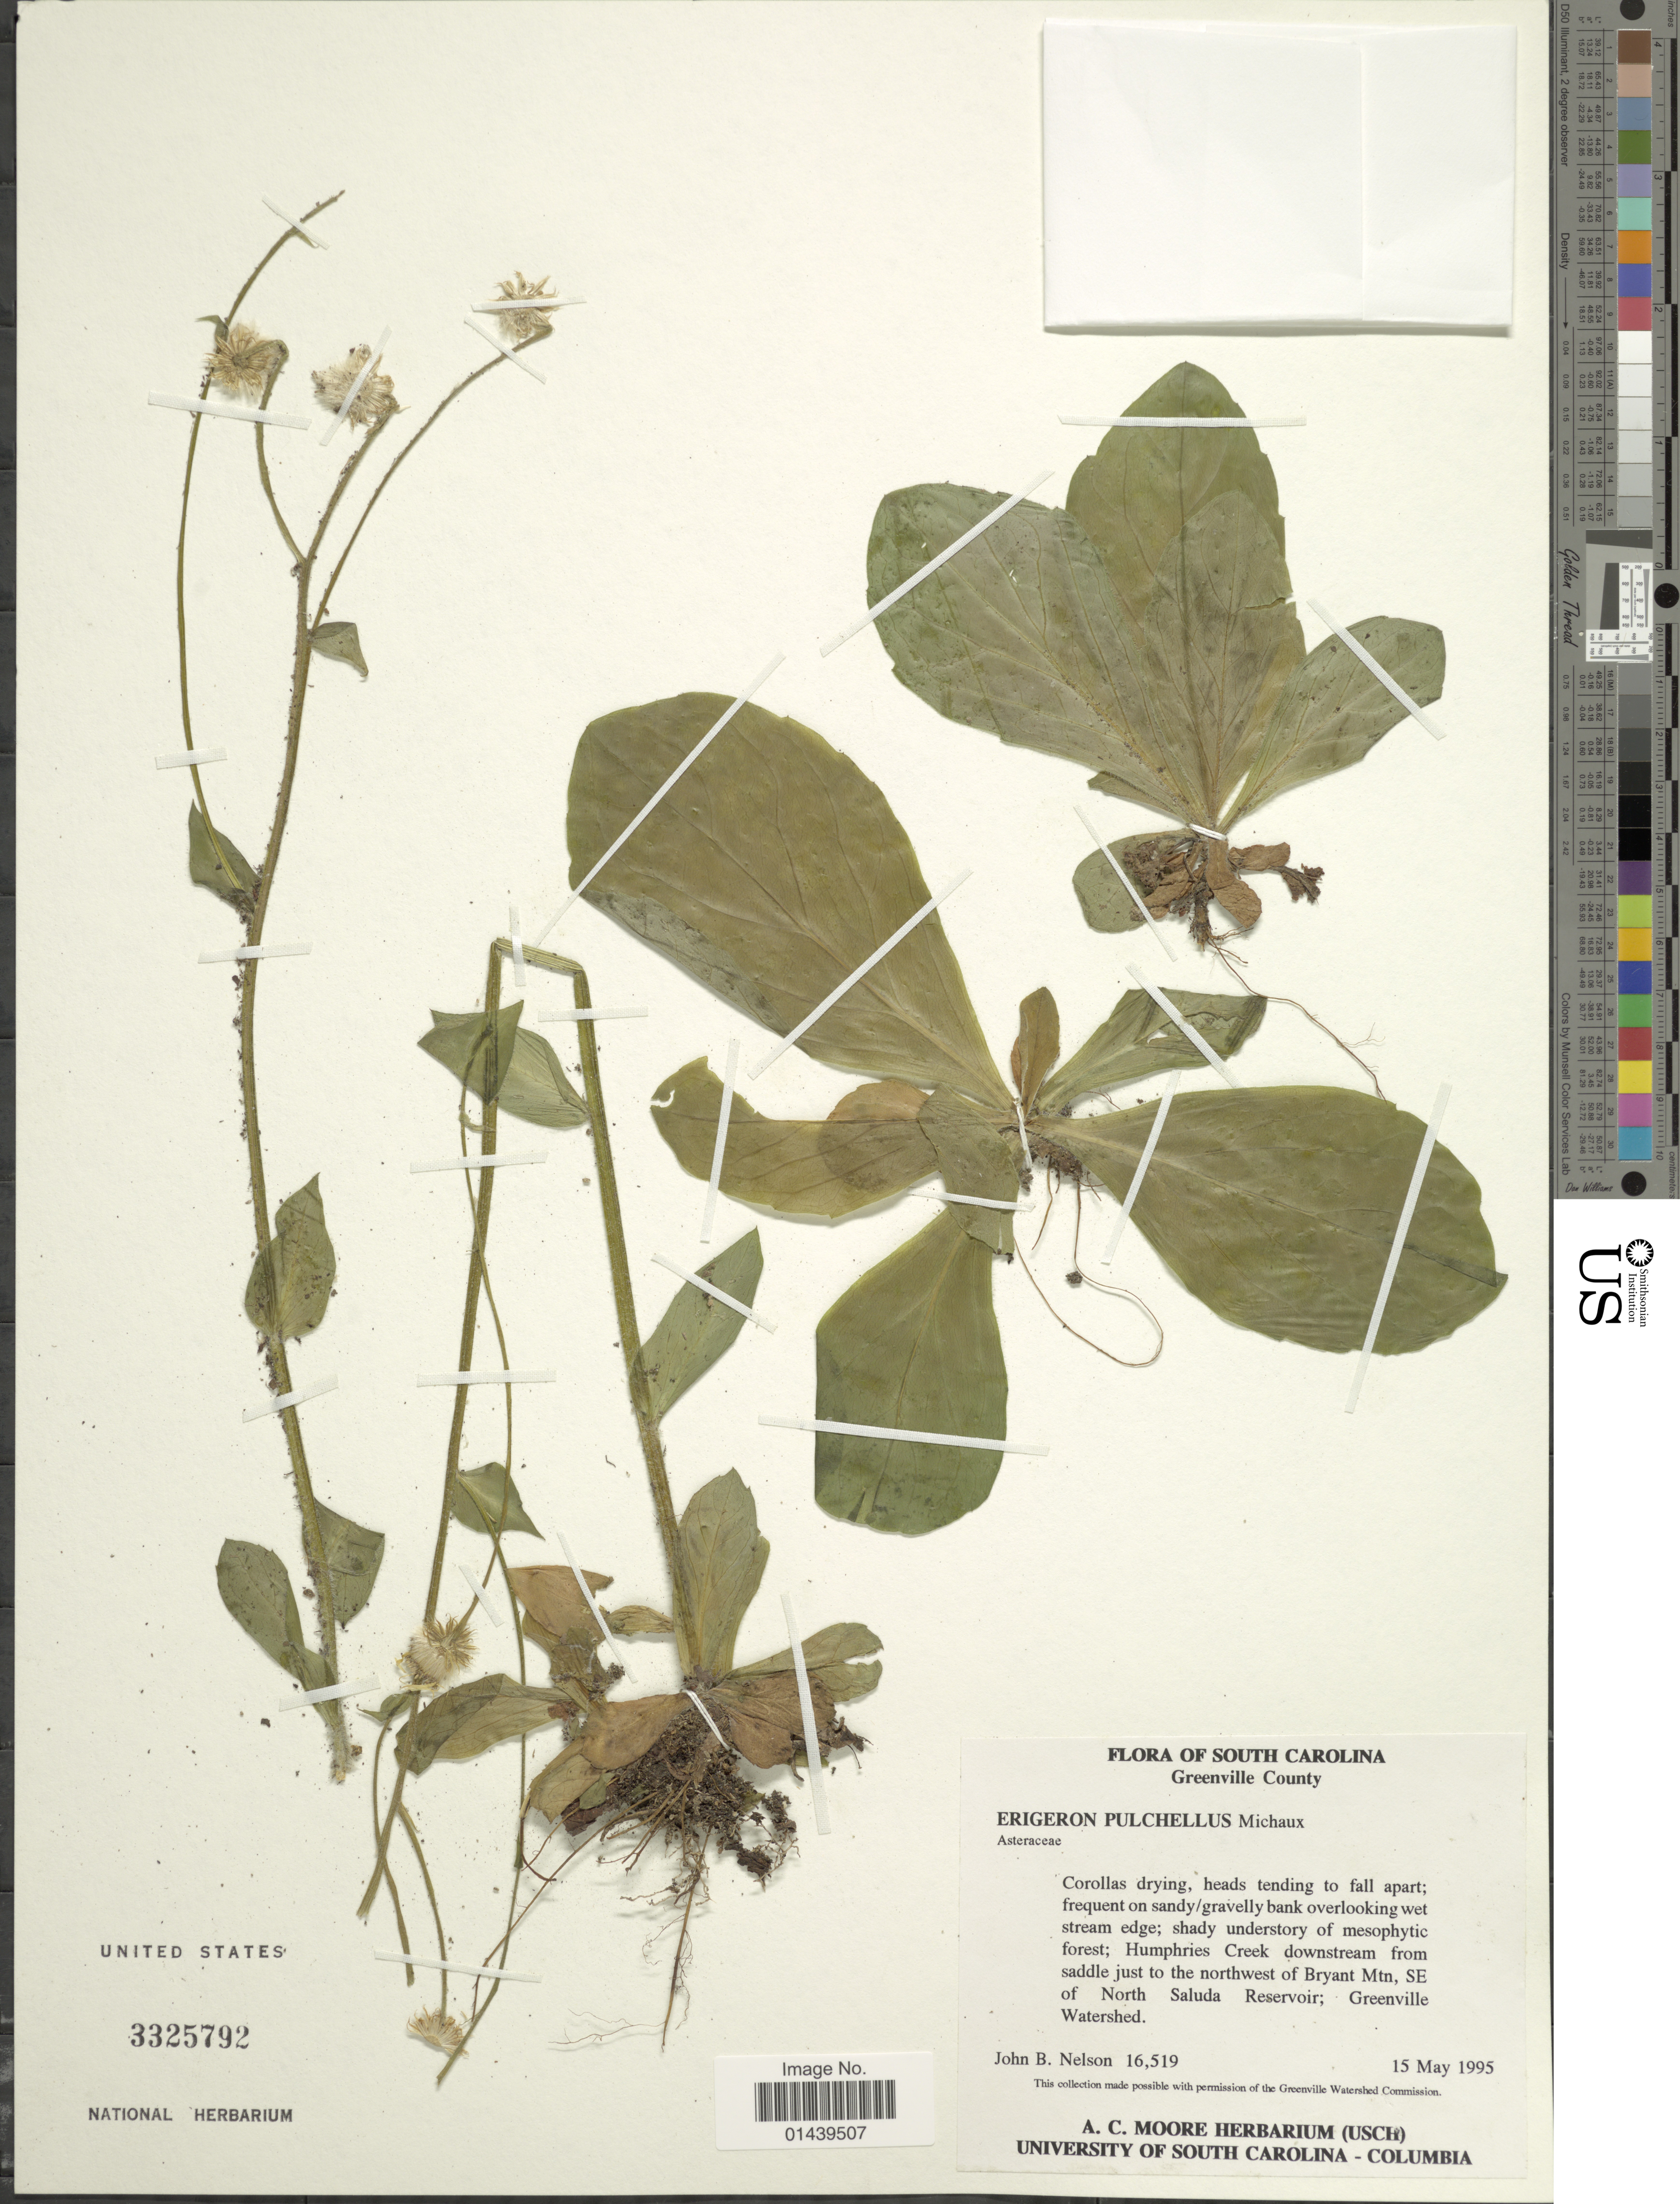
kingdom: Plantae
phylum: Tracheophyta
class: Magnoliopsida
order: Asterales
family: Asteraceae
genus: Erigeron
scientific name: Erigeron pulchellus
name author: Michx.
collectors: J. B. Nelson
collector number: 16519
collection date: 1995-05-15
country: United States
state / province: South Carolina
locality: Greenville County. Humphries Creek downstream from saddle just to the northwest of Bryant Mtn, SE of North Saluda Reservoir; Greenville Watershed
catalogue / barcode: US 3325792